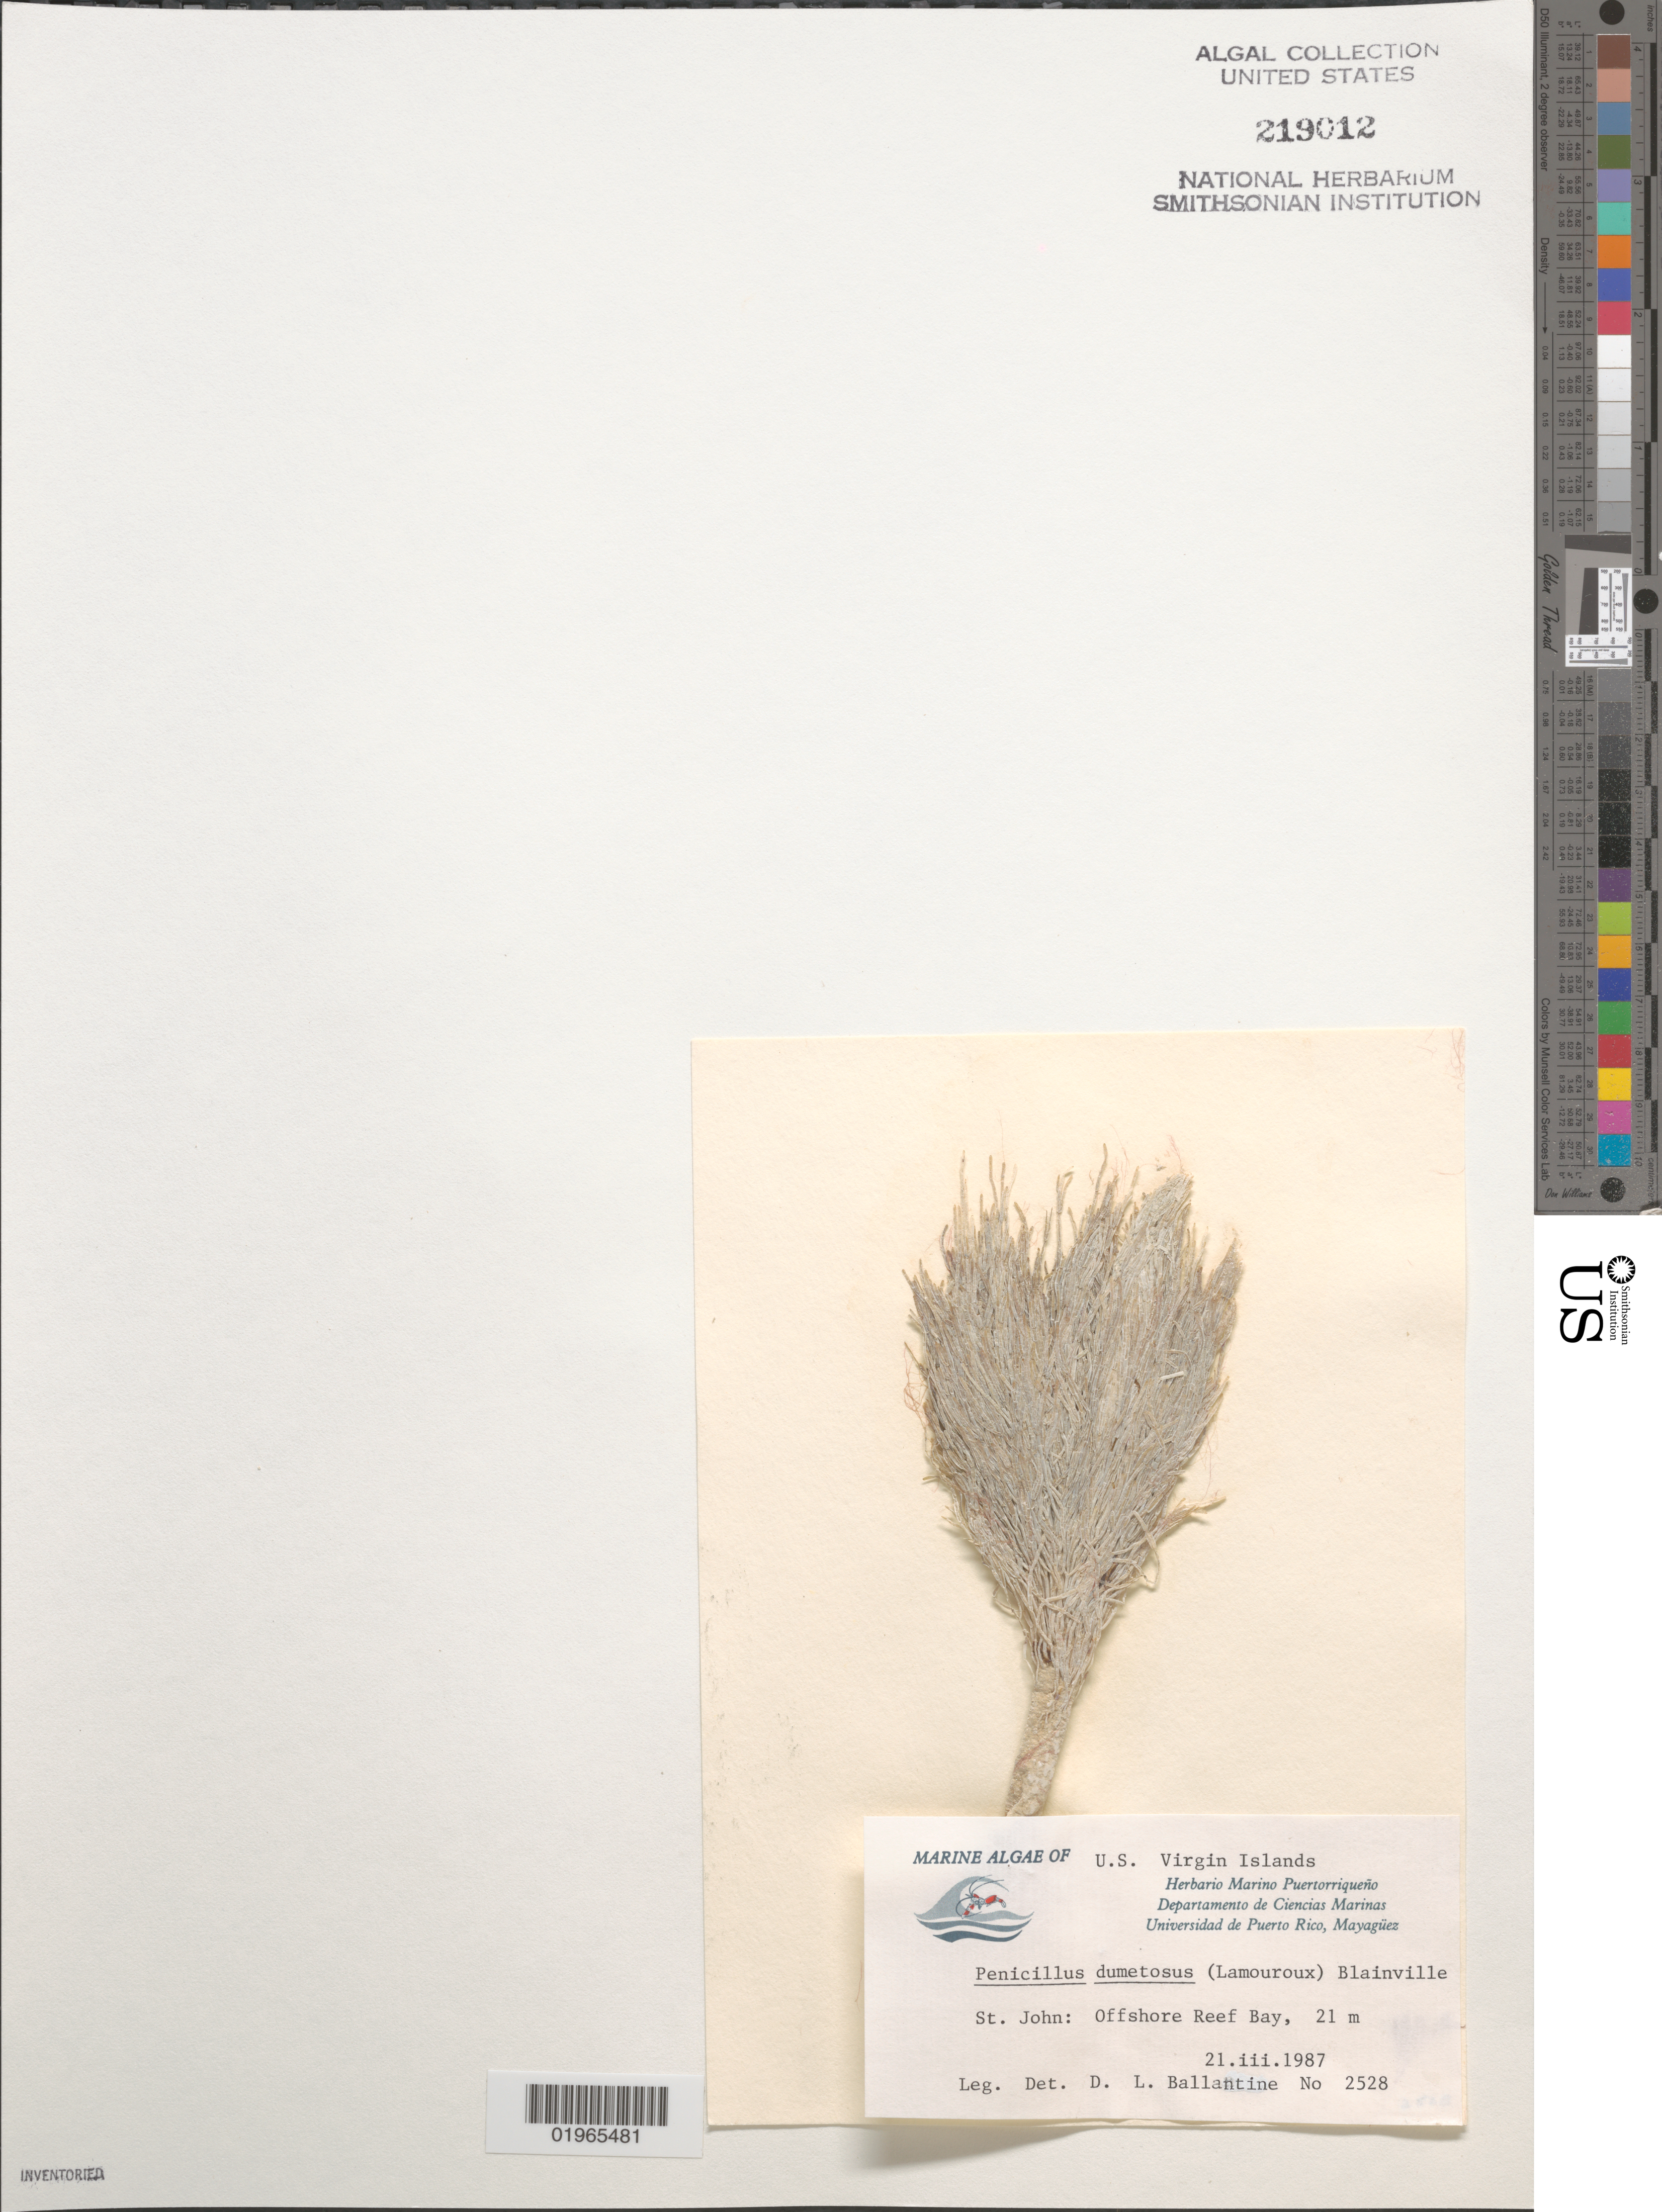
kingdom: Plantae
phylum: Chlorophyta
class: Ulvophyceae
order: Bryopsidales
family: Udoteaceae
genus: Penicillus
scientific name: Penicillus dumetosus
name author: (J.V.Lamouroux) Blainville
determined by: Ballantine, D. L.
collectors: D.L. Ballantine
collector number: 2528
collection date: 1987-03-21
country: U.S. Virgin Islands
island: St. John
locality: Offshore Reef Bay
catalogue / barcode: US 219012